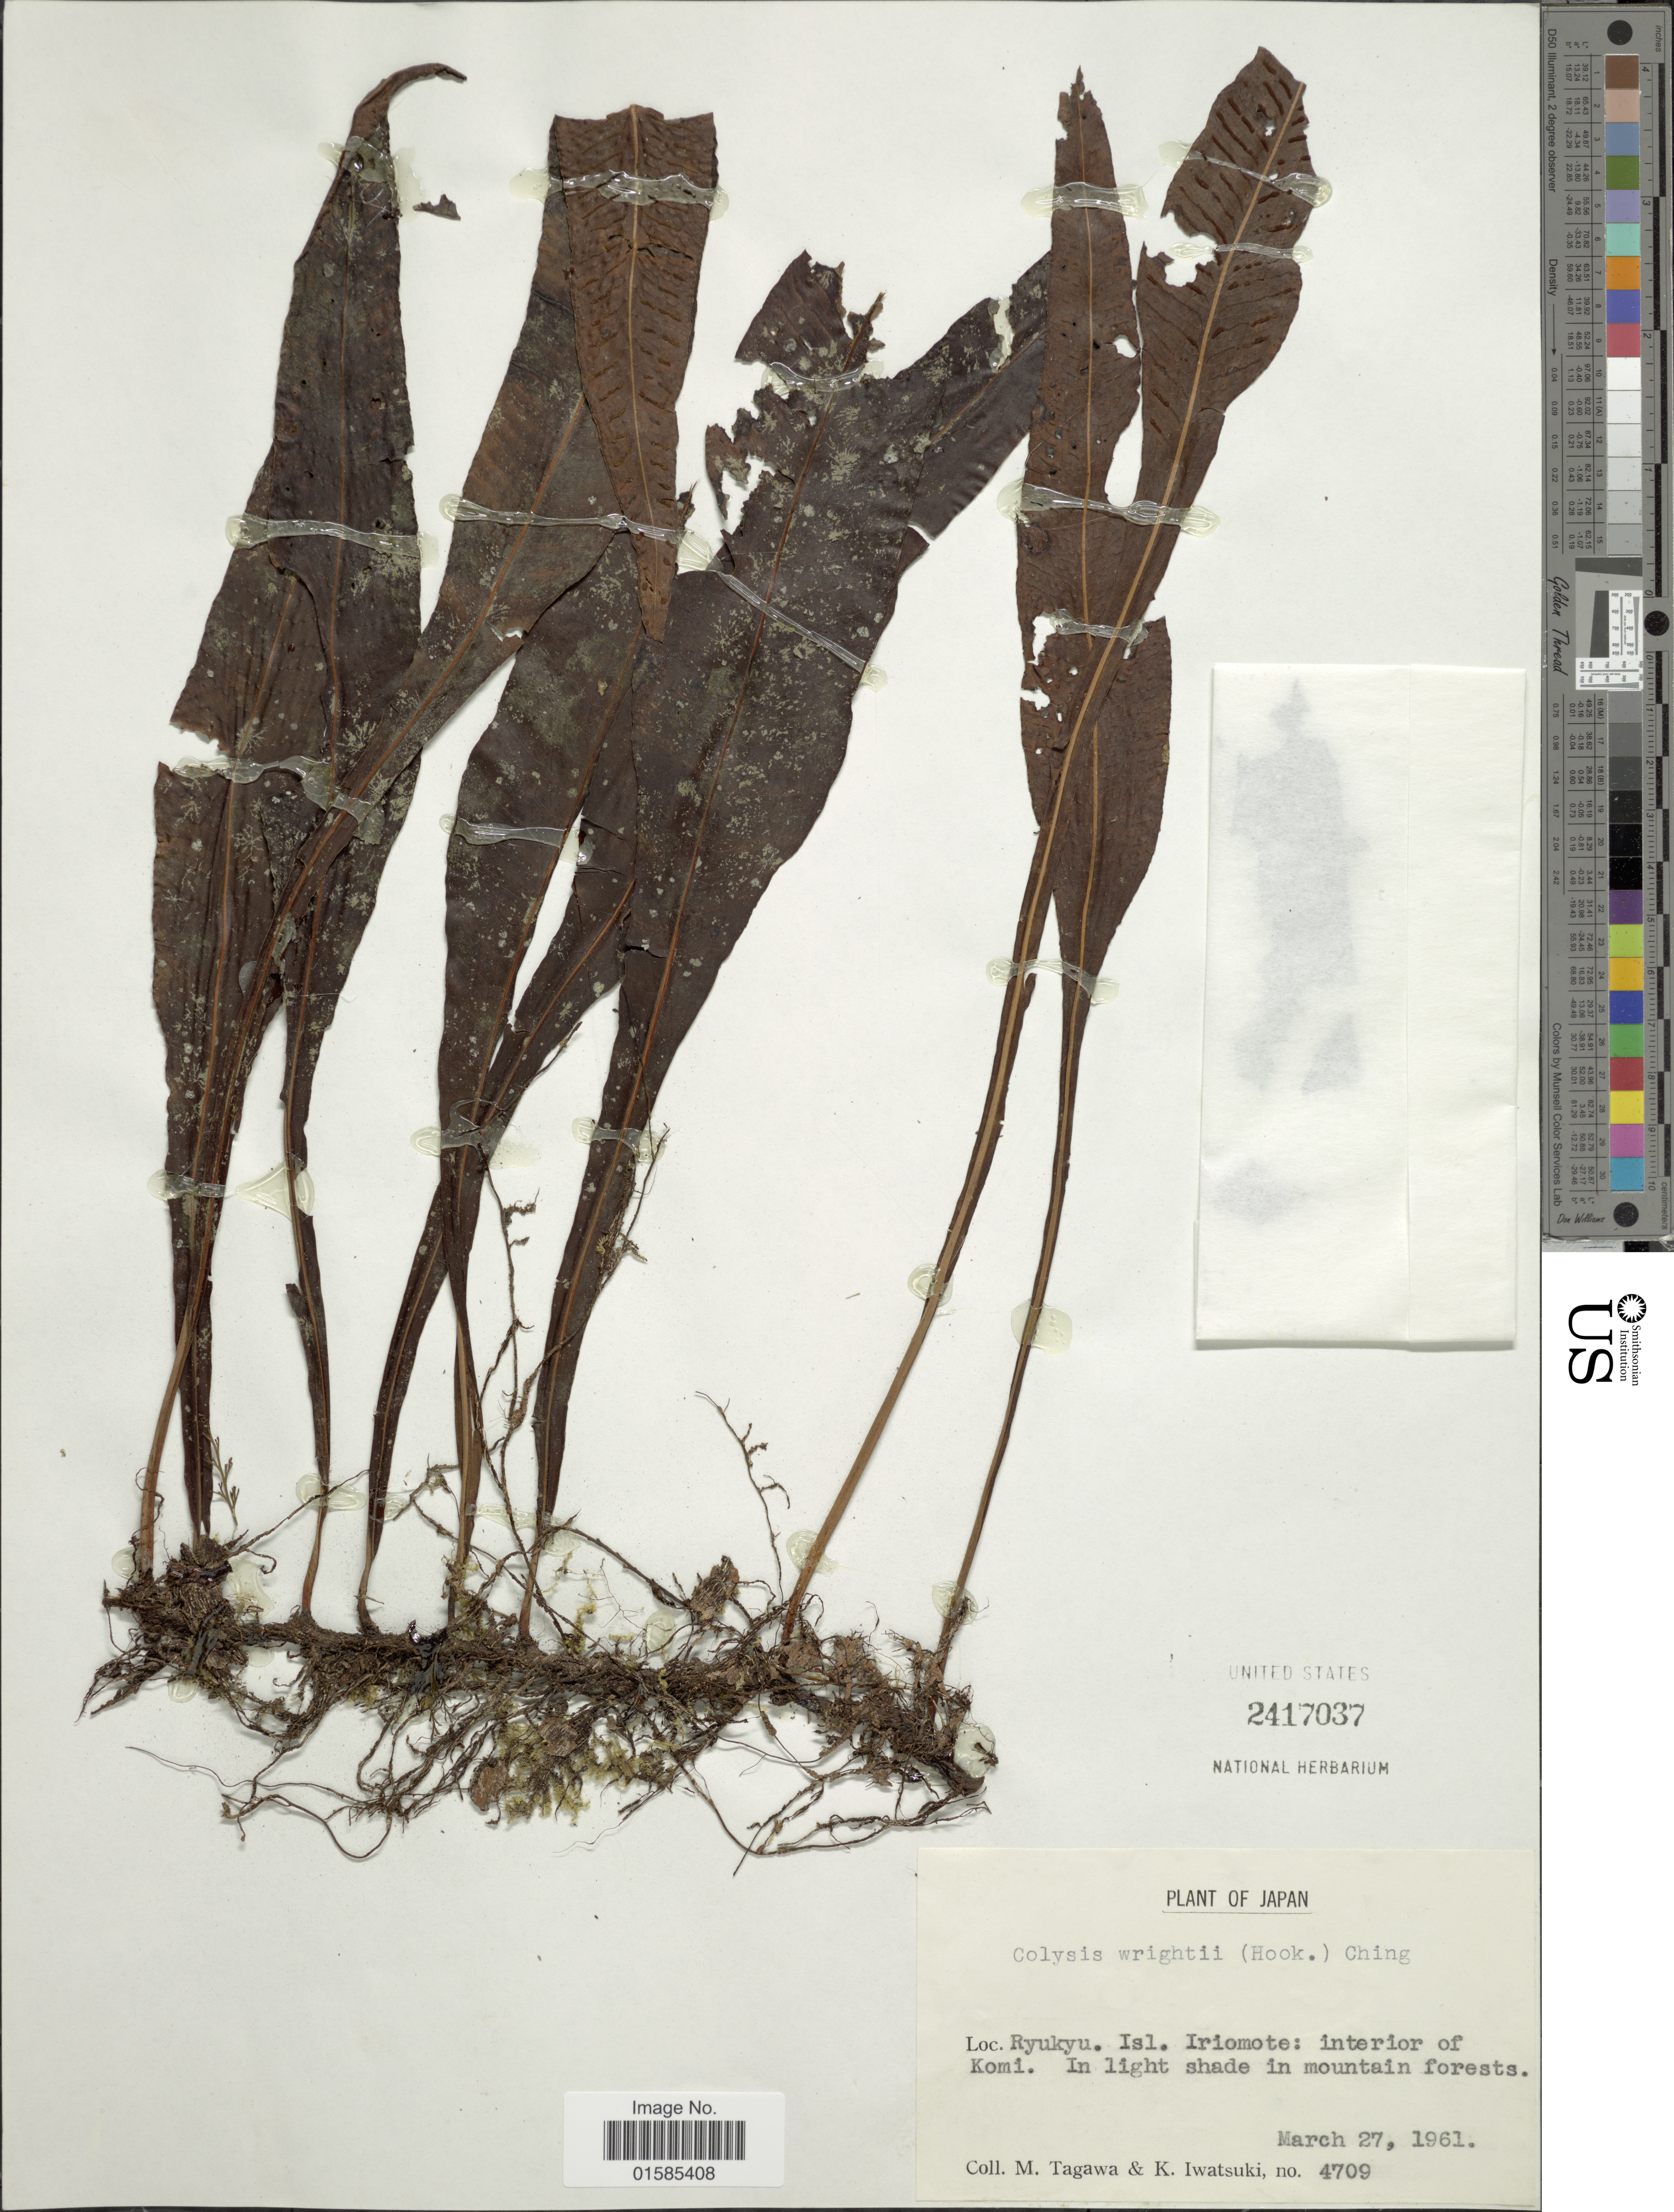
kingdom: Plantae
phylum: Tracheophyta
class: Polypodiopsida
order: Polypodiales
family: Polypodiaceae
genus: Leptochilus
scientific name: Leptochilus wrightii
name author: (Hook.) X.C. Zhang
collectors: M. Tagawa & K. Iwatsuki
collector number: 4709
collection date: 1961-03-27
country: Japan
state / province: Okinawa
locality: Japan, Ryukyu. Isl. Iriomote: interior of Komi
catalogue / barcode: US 2417037